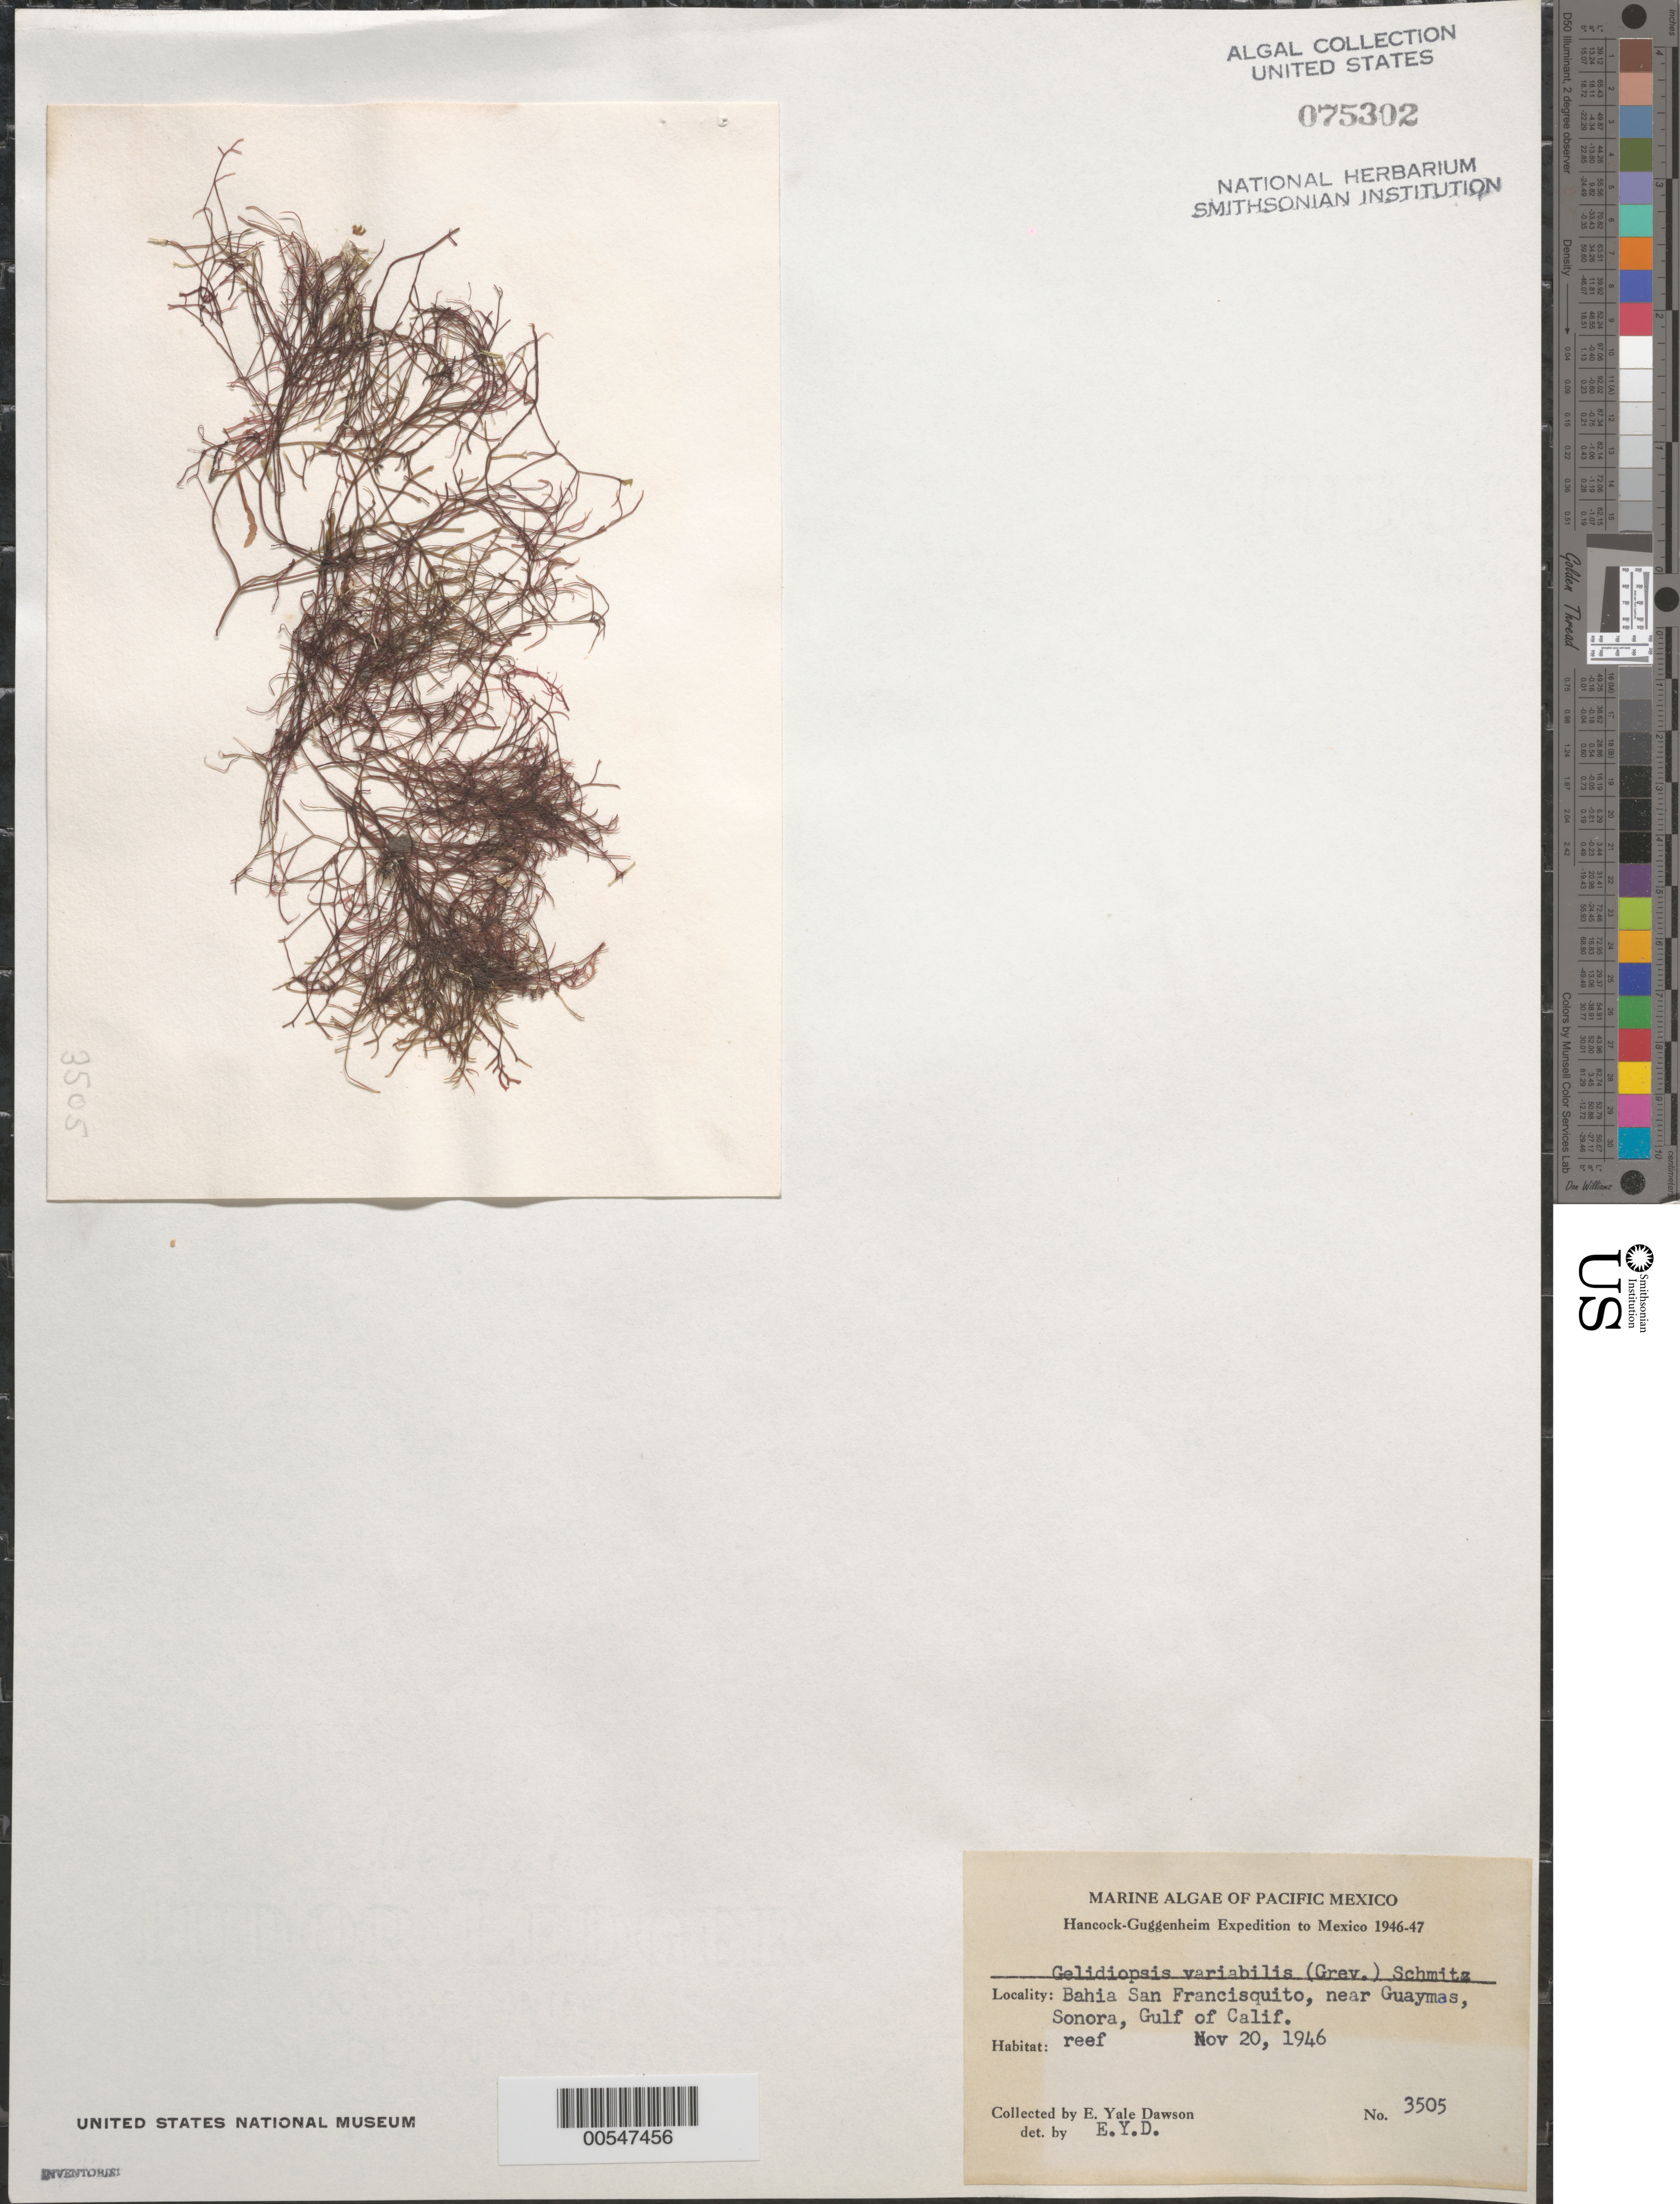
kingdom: Plantae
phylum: Rhodophyta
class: Florideophyceae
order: Rhodymeniales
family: Lomentariaceae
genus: Ceratodictyon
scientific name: Ceratodictyon variabile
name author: (J. Agardh) R.E. Norris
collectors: E. Y. Dawson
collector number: EYD 3505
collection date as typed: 20 Nov 1946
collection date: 1946-11-20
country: Mexico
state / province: Sonora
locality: Bahia San Francisquito, near Guaymas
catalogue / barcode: US 75302